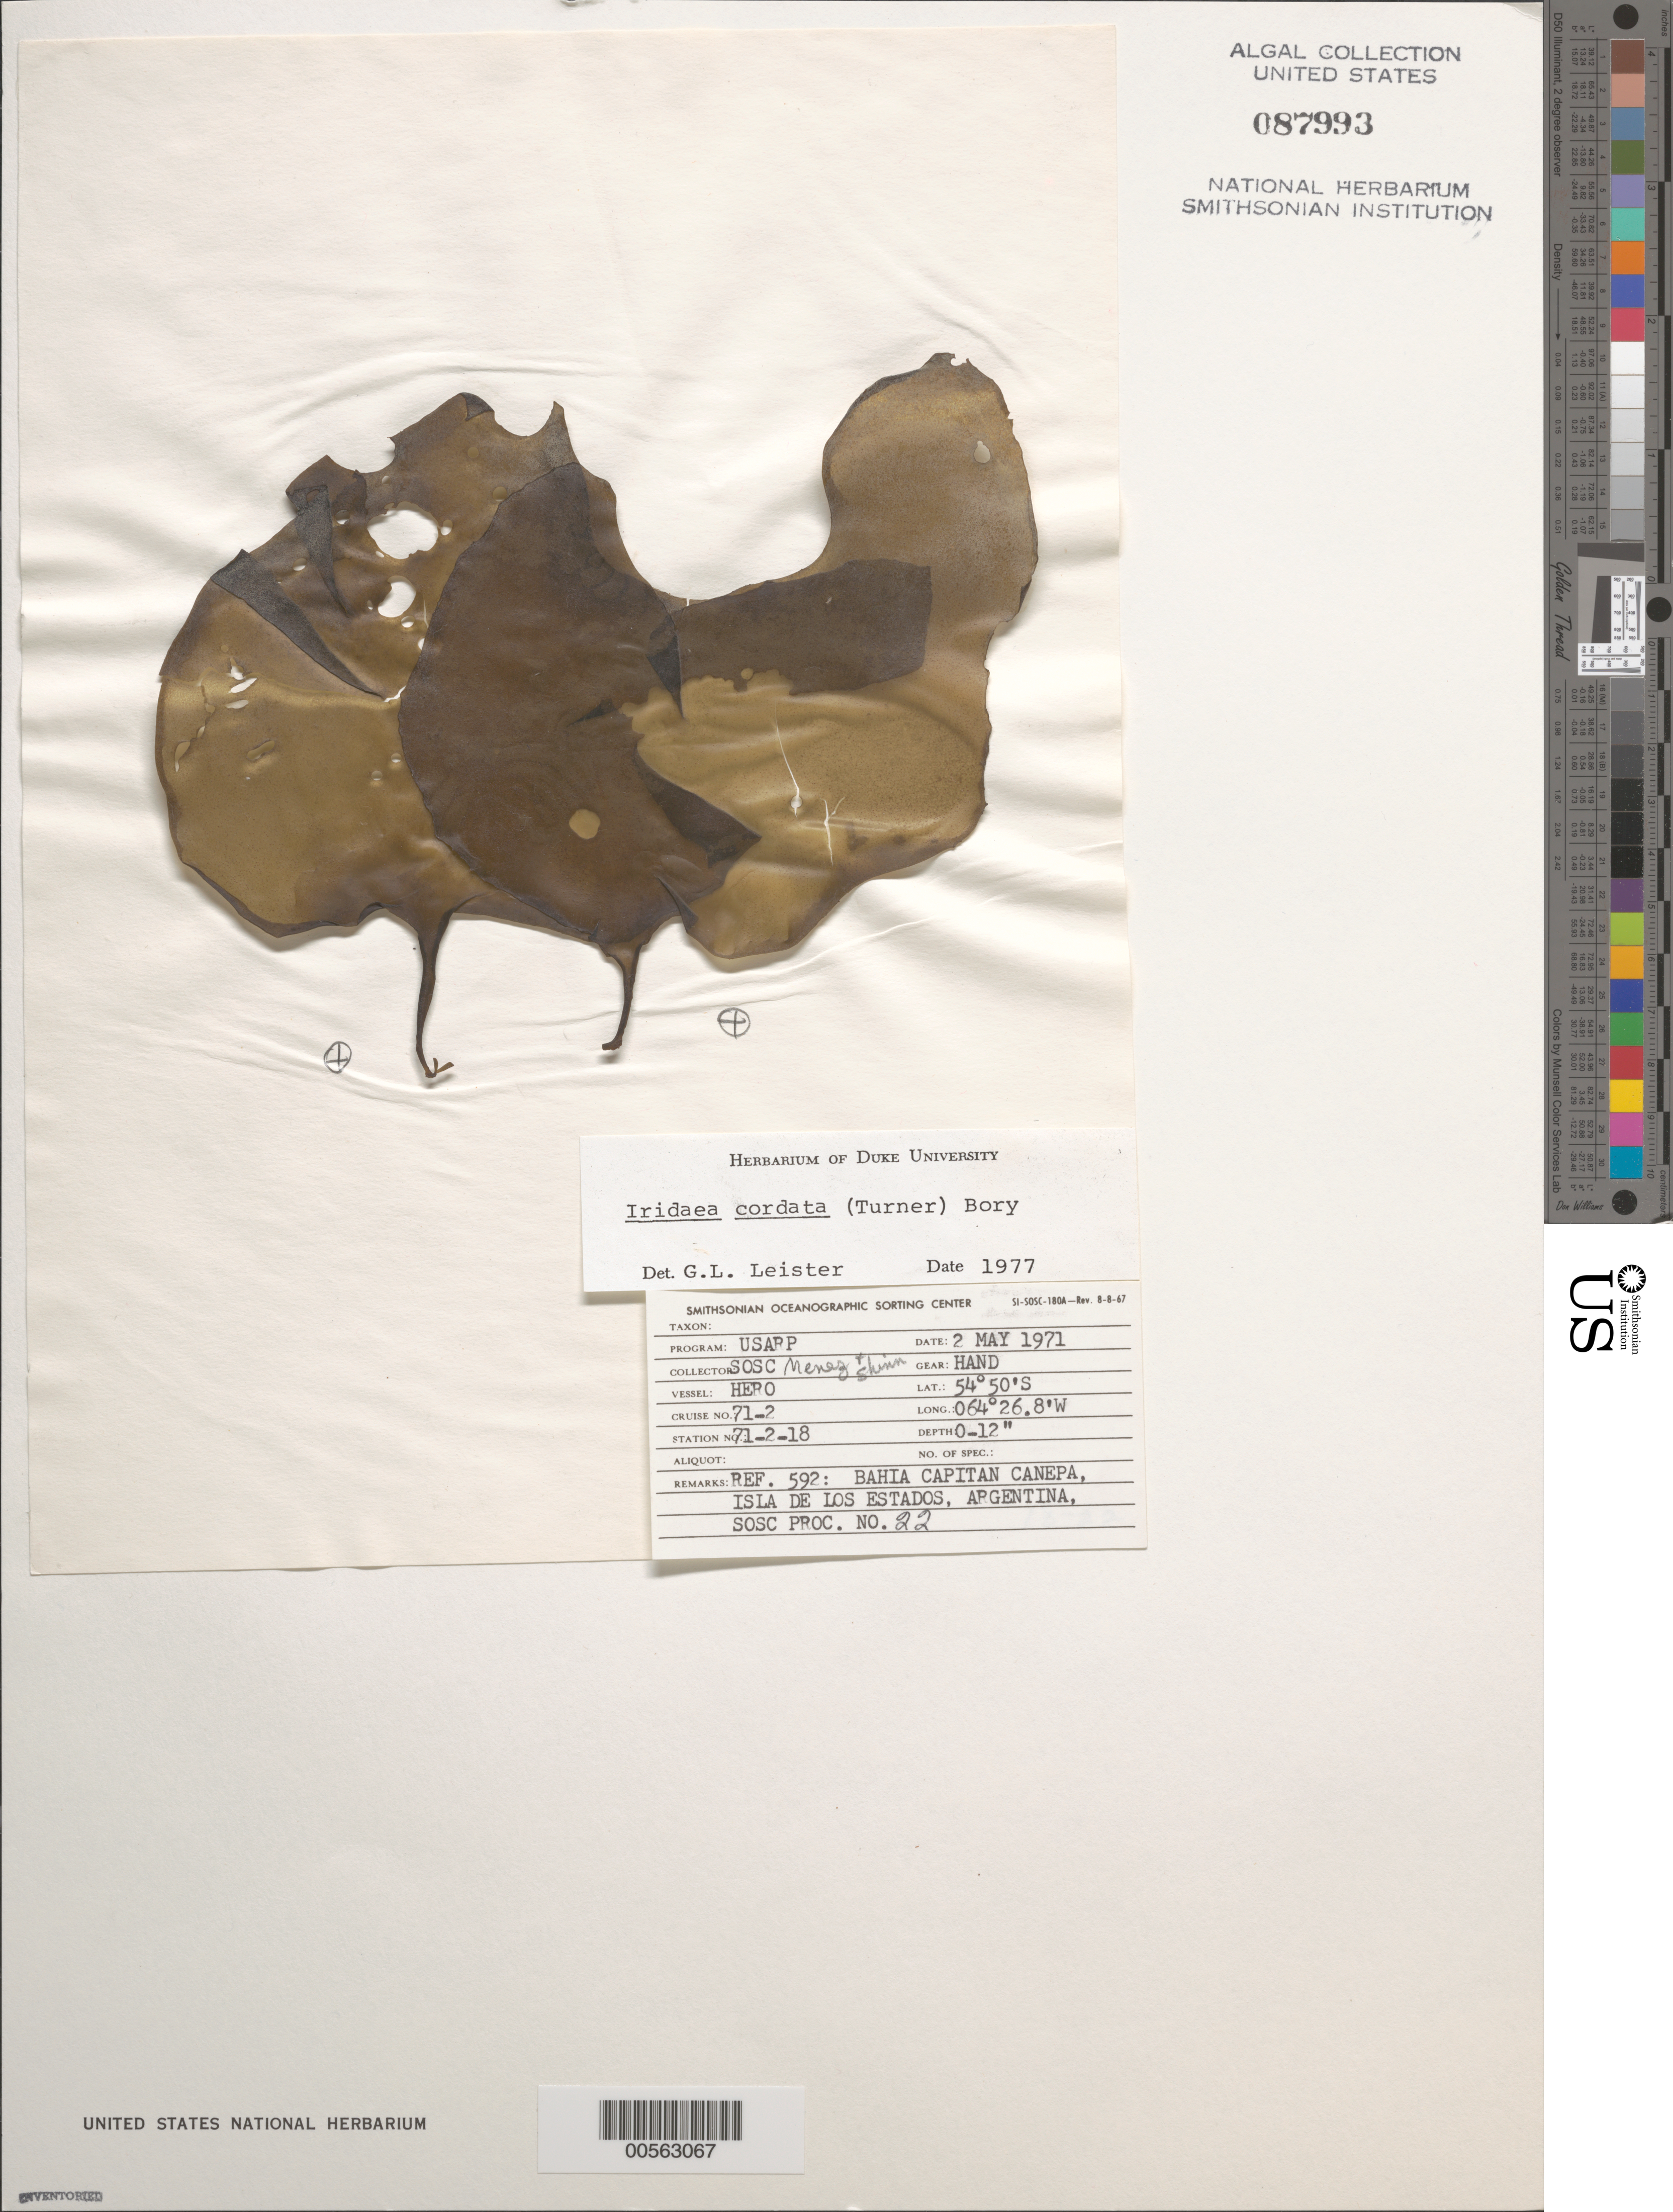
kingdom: Plantae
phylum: Rhodophyta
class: Florideophyceae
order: Gigartinales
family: Gigartinaceae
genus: Iridaea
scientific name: Iridaea cordata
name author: (Turner) Bory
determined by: Leister, G. L.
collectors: Meñez & -. Shinn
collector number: Station 71-2-18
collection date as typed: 02 May 1971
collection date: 1971-05-02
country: Argentina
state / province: Tierra del Fuego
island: Isla de los Estados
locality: Bahia Capitan Canepa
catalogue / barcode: US 87993